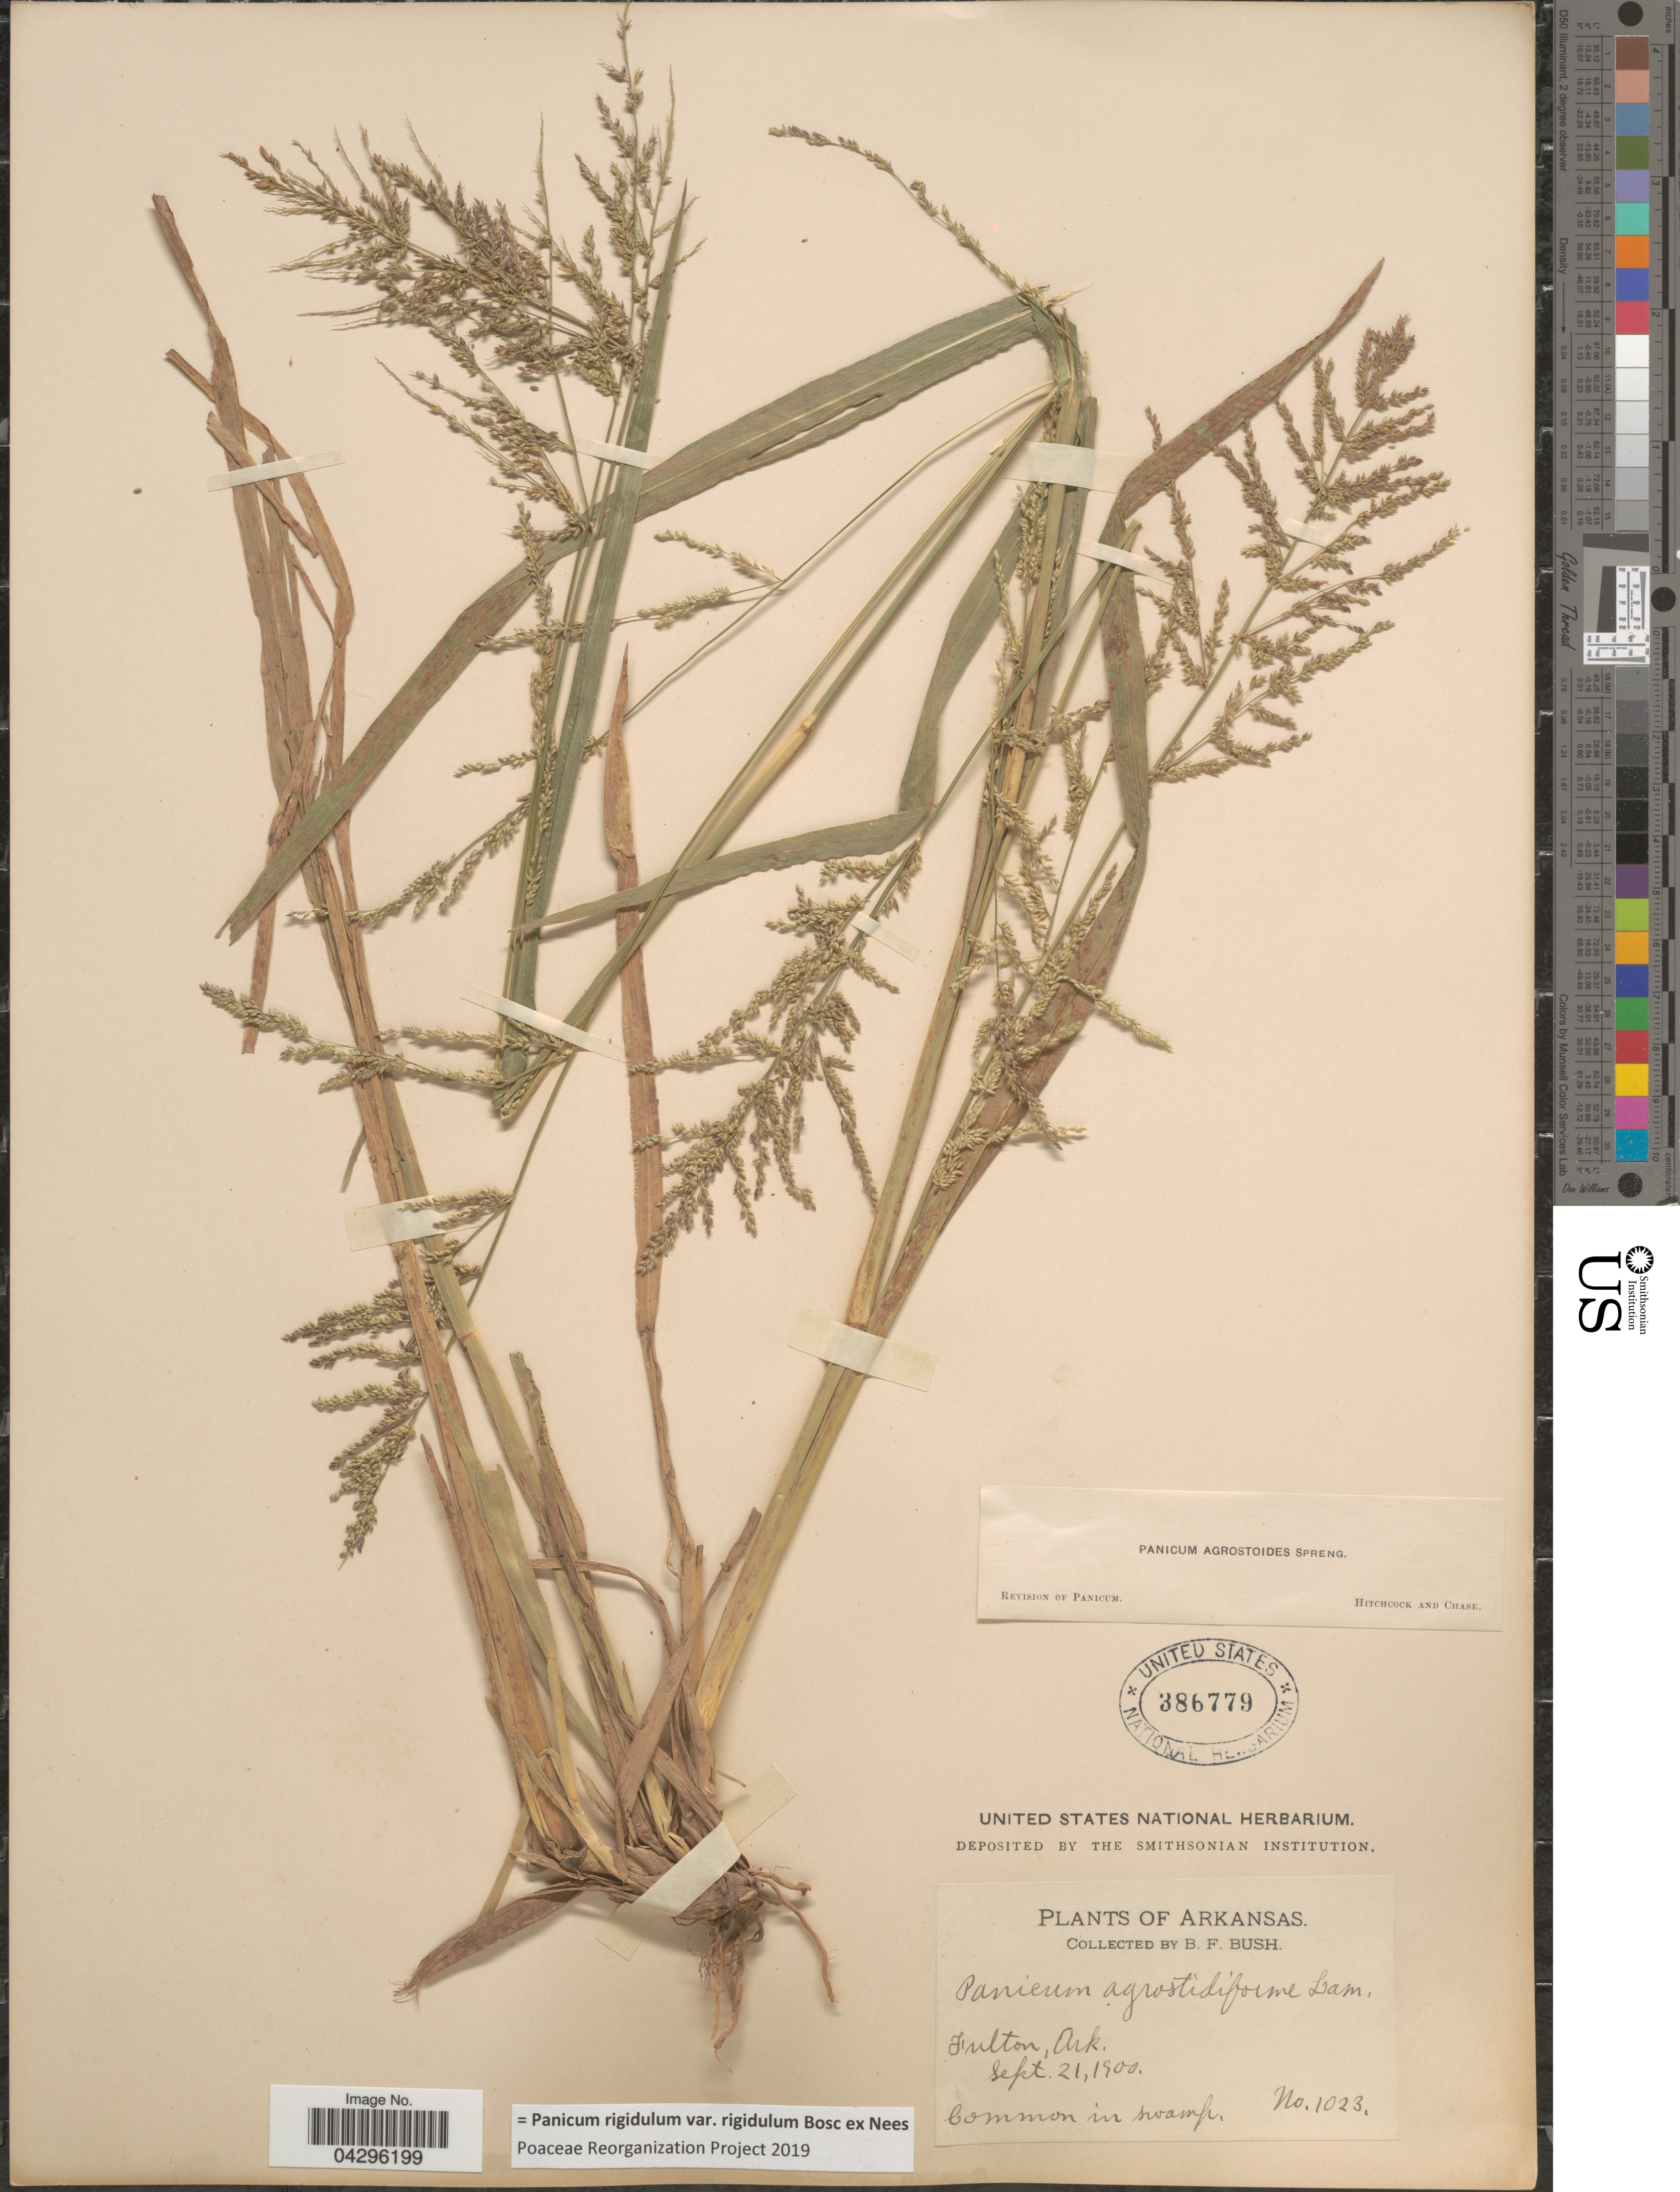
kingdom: Plantae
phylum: Tracheophyta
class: Liliopsida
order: Poales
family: Poaceae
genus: Panicum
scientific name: Panicum rigidulum var. rigidulum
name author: Bosc ex Nees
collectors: B. F. Bush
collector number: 1023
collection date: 1900-09-21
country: United States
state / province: Arkansas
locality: Fulton. Common in swamp.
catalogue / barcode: US 386779